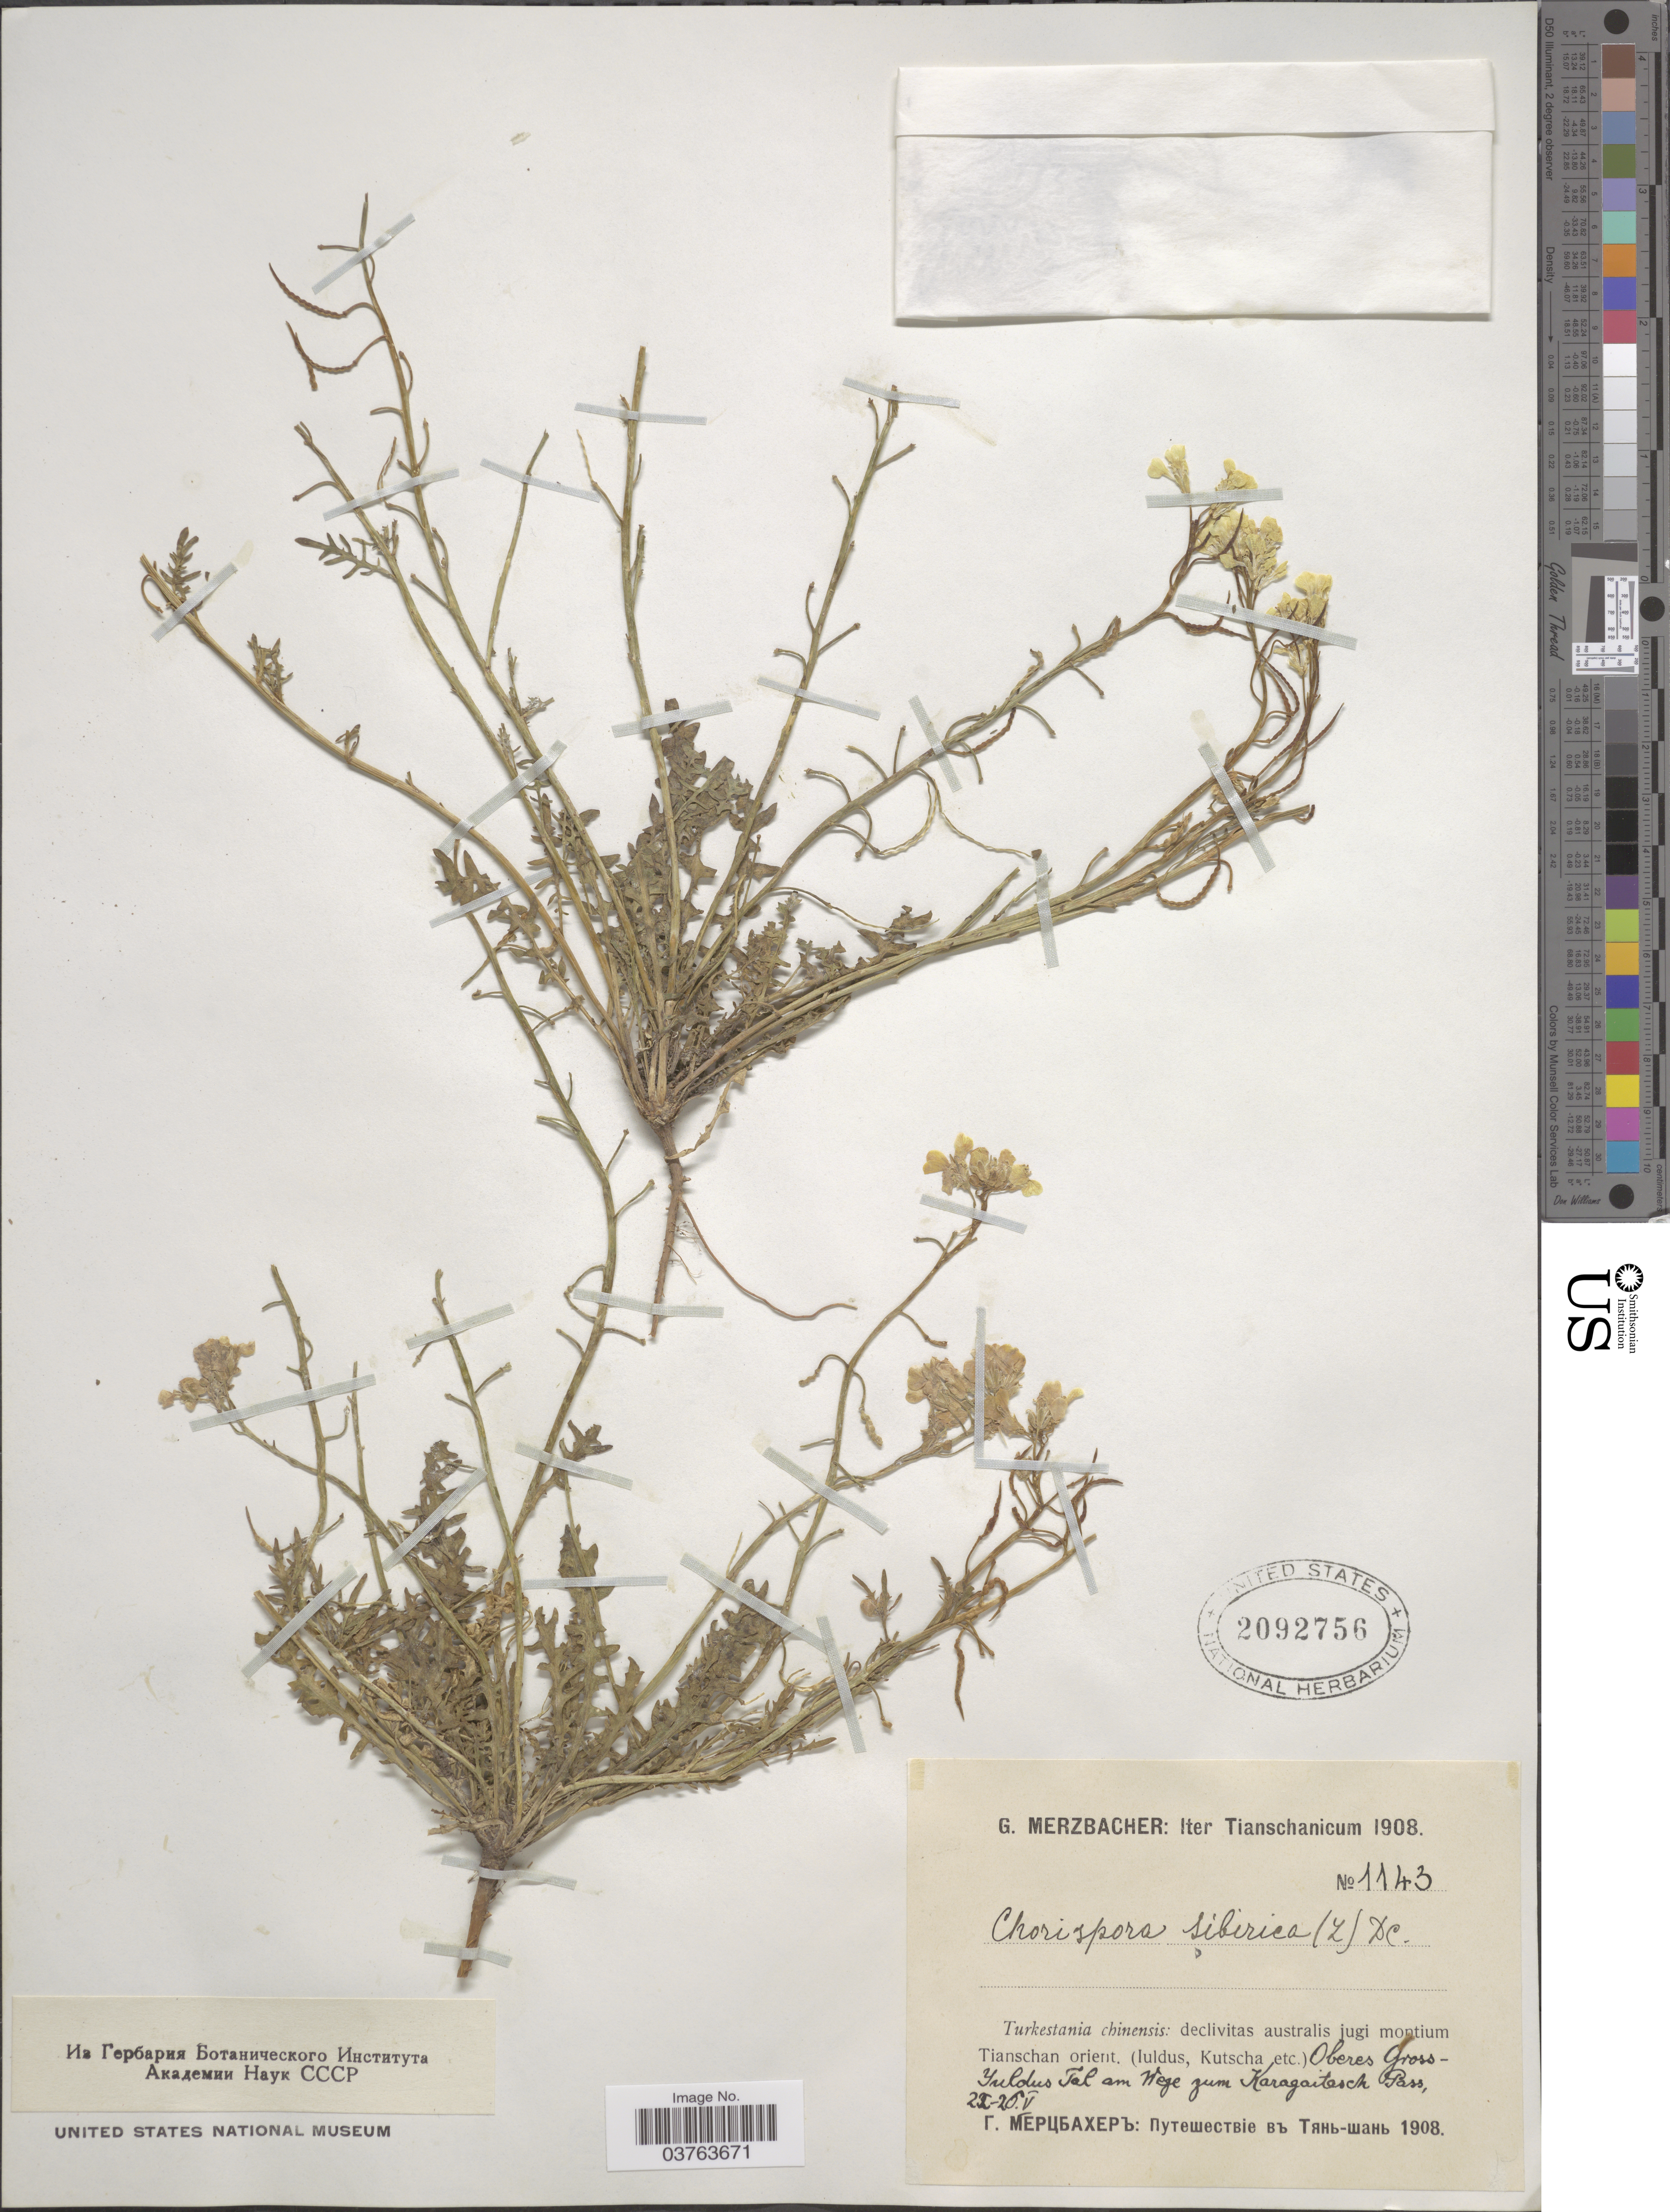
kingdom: Plantae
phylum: Tracheophyta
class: Magnoliopsida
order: Brassicales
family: Brassicaceae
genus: Chorispora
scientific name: Chorispora sibirica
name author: (L.) DC.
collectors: G. Merzbacher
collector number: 1143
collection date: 1908-05-23/1908-05-26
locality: Iter Tianschanicum. Turkestania chinensis: declivitas australis jugi montium Tianschan orient. (luldus, Kutcha etc.). Oberes Gross- Yuldus Tal am Wege zum Karagaitasch Pass.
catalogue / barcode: US 2092756